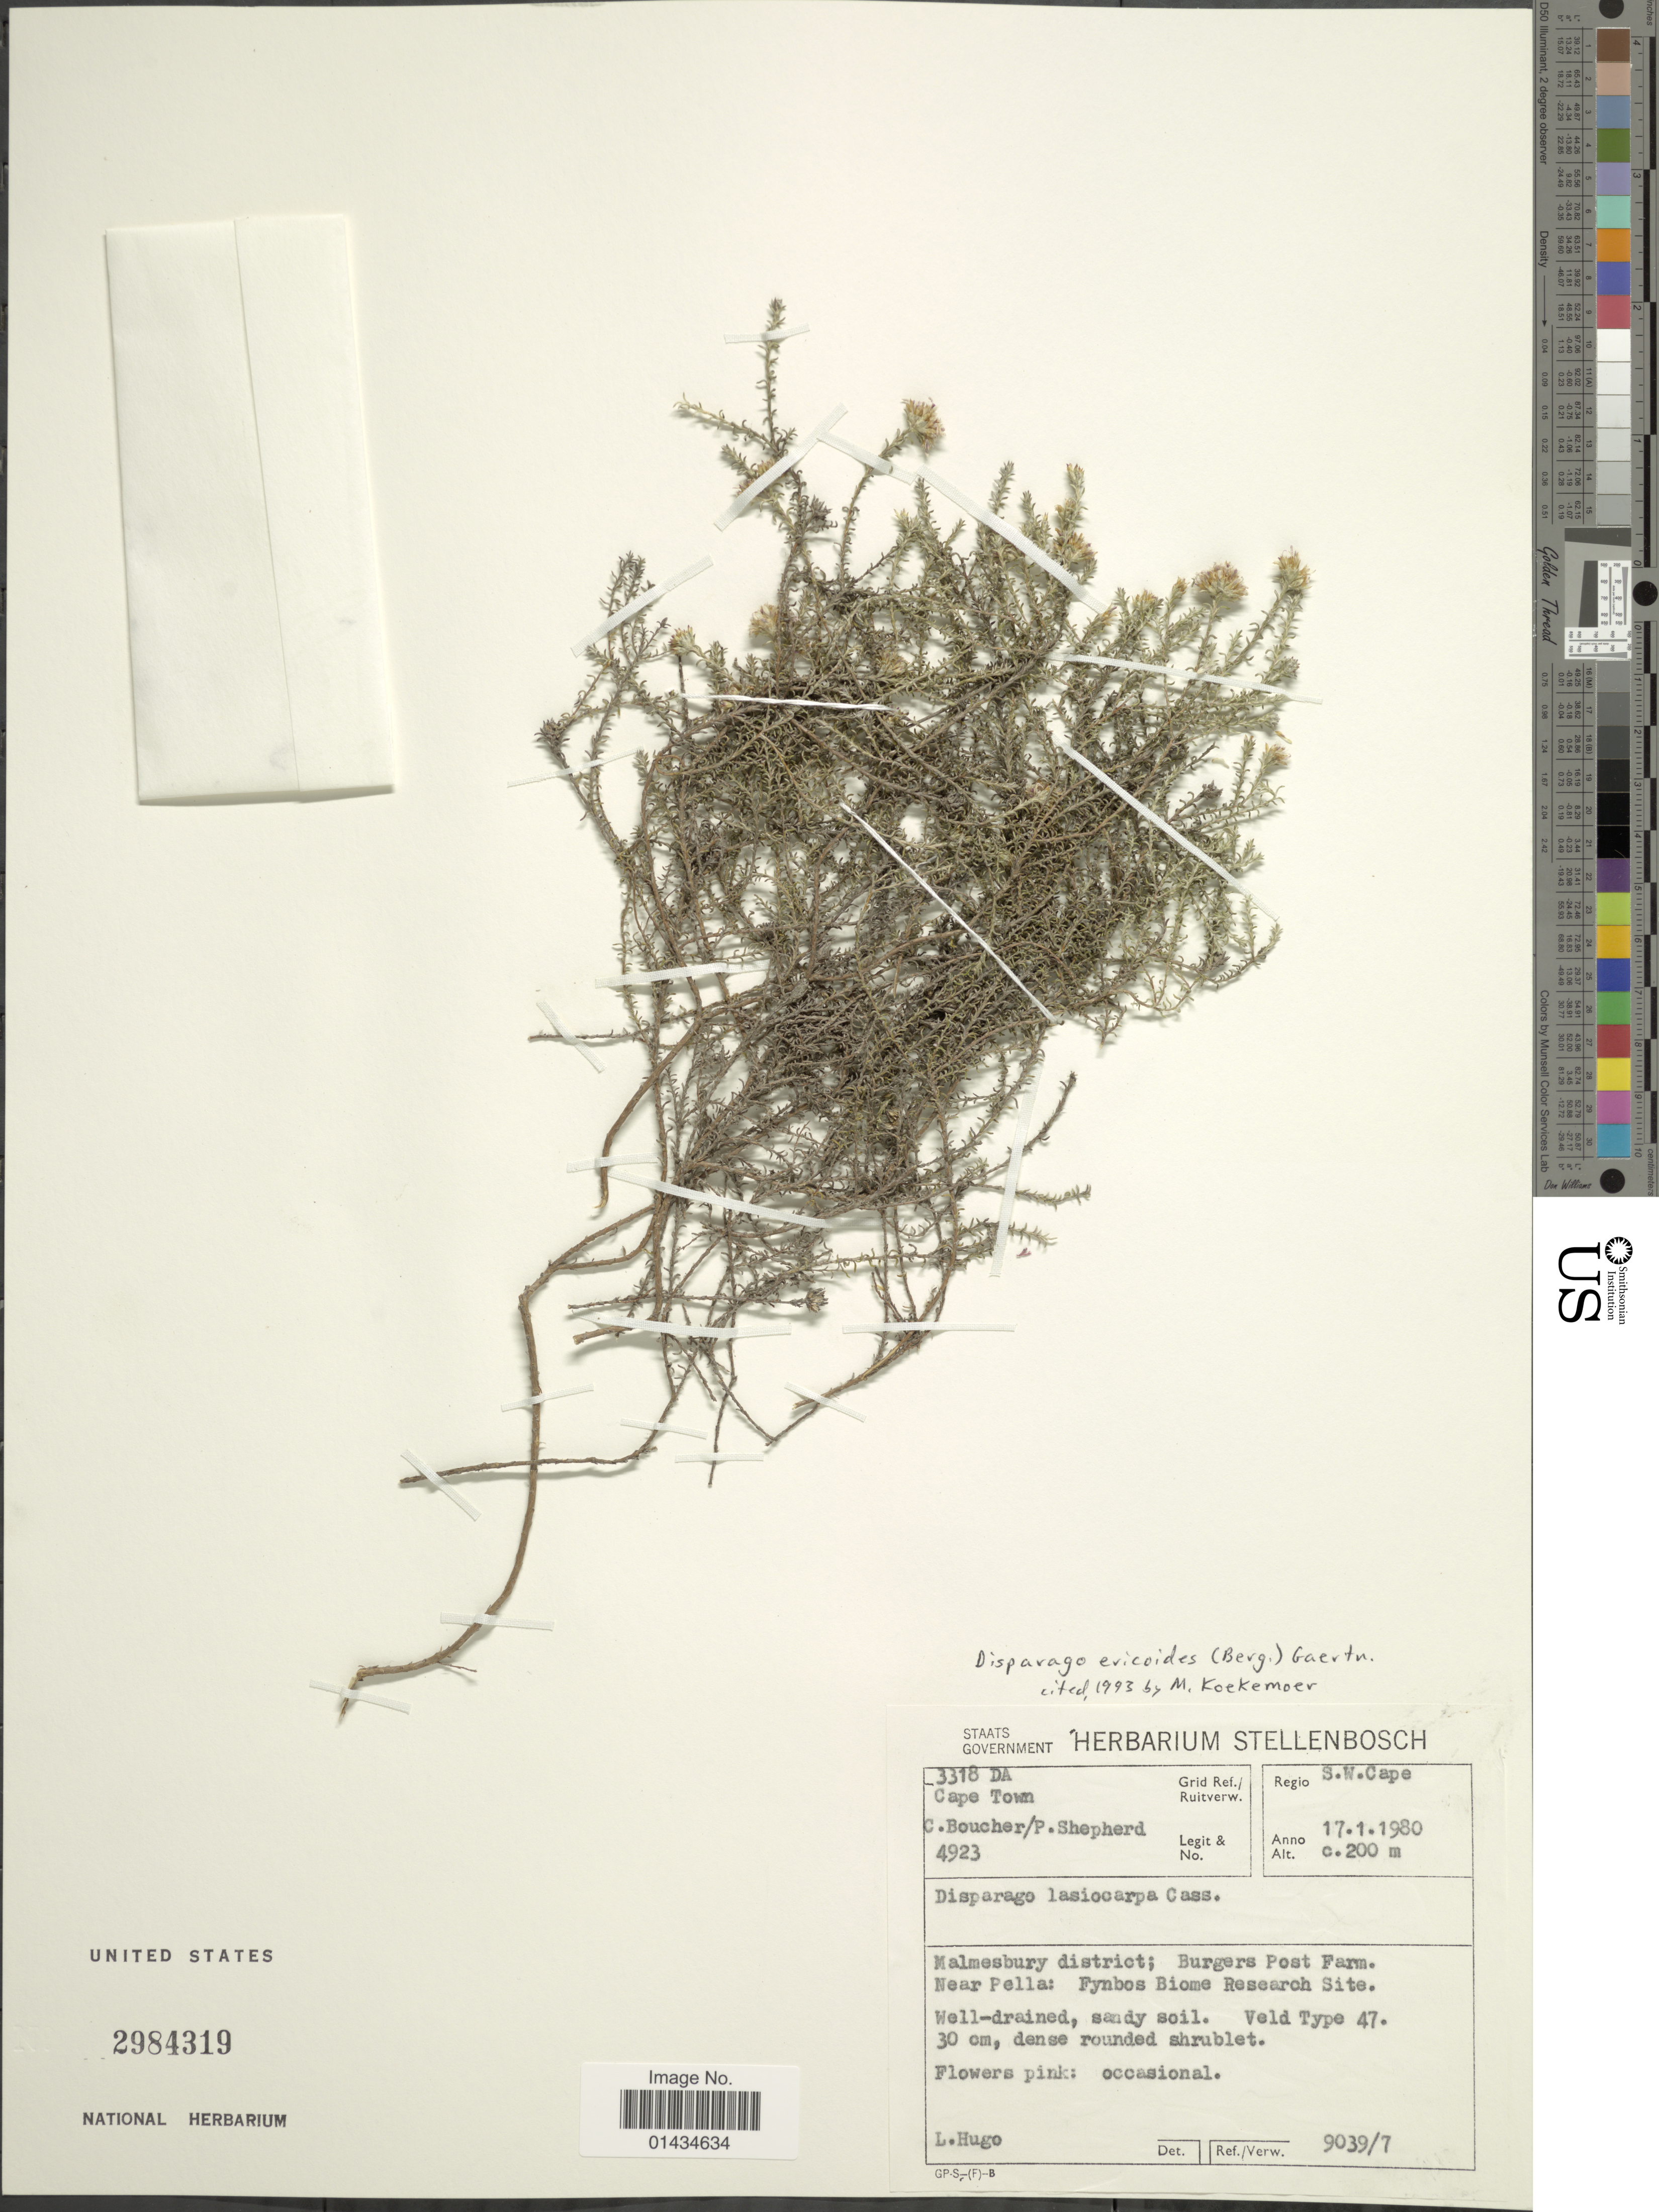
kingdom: Plantae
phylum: Tracheophyta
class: Magnoliopsida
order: Asterales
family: Asteraceae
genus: Disparago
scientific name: Disparago ericoides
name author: Gaertn.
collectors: C. Boucher & P. Shepherd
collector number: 4923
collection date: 1980-01-17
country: South Africa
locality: S.W. Cape, Malmesburgy district; Burgers Post farm, near Pella; fynbos Biome Research Site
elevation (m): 200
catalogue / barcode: US 2984319